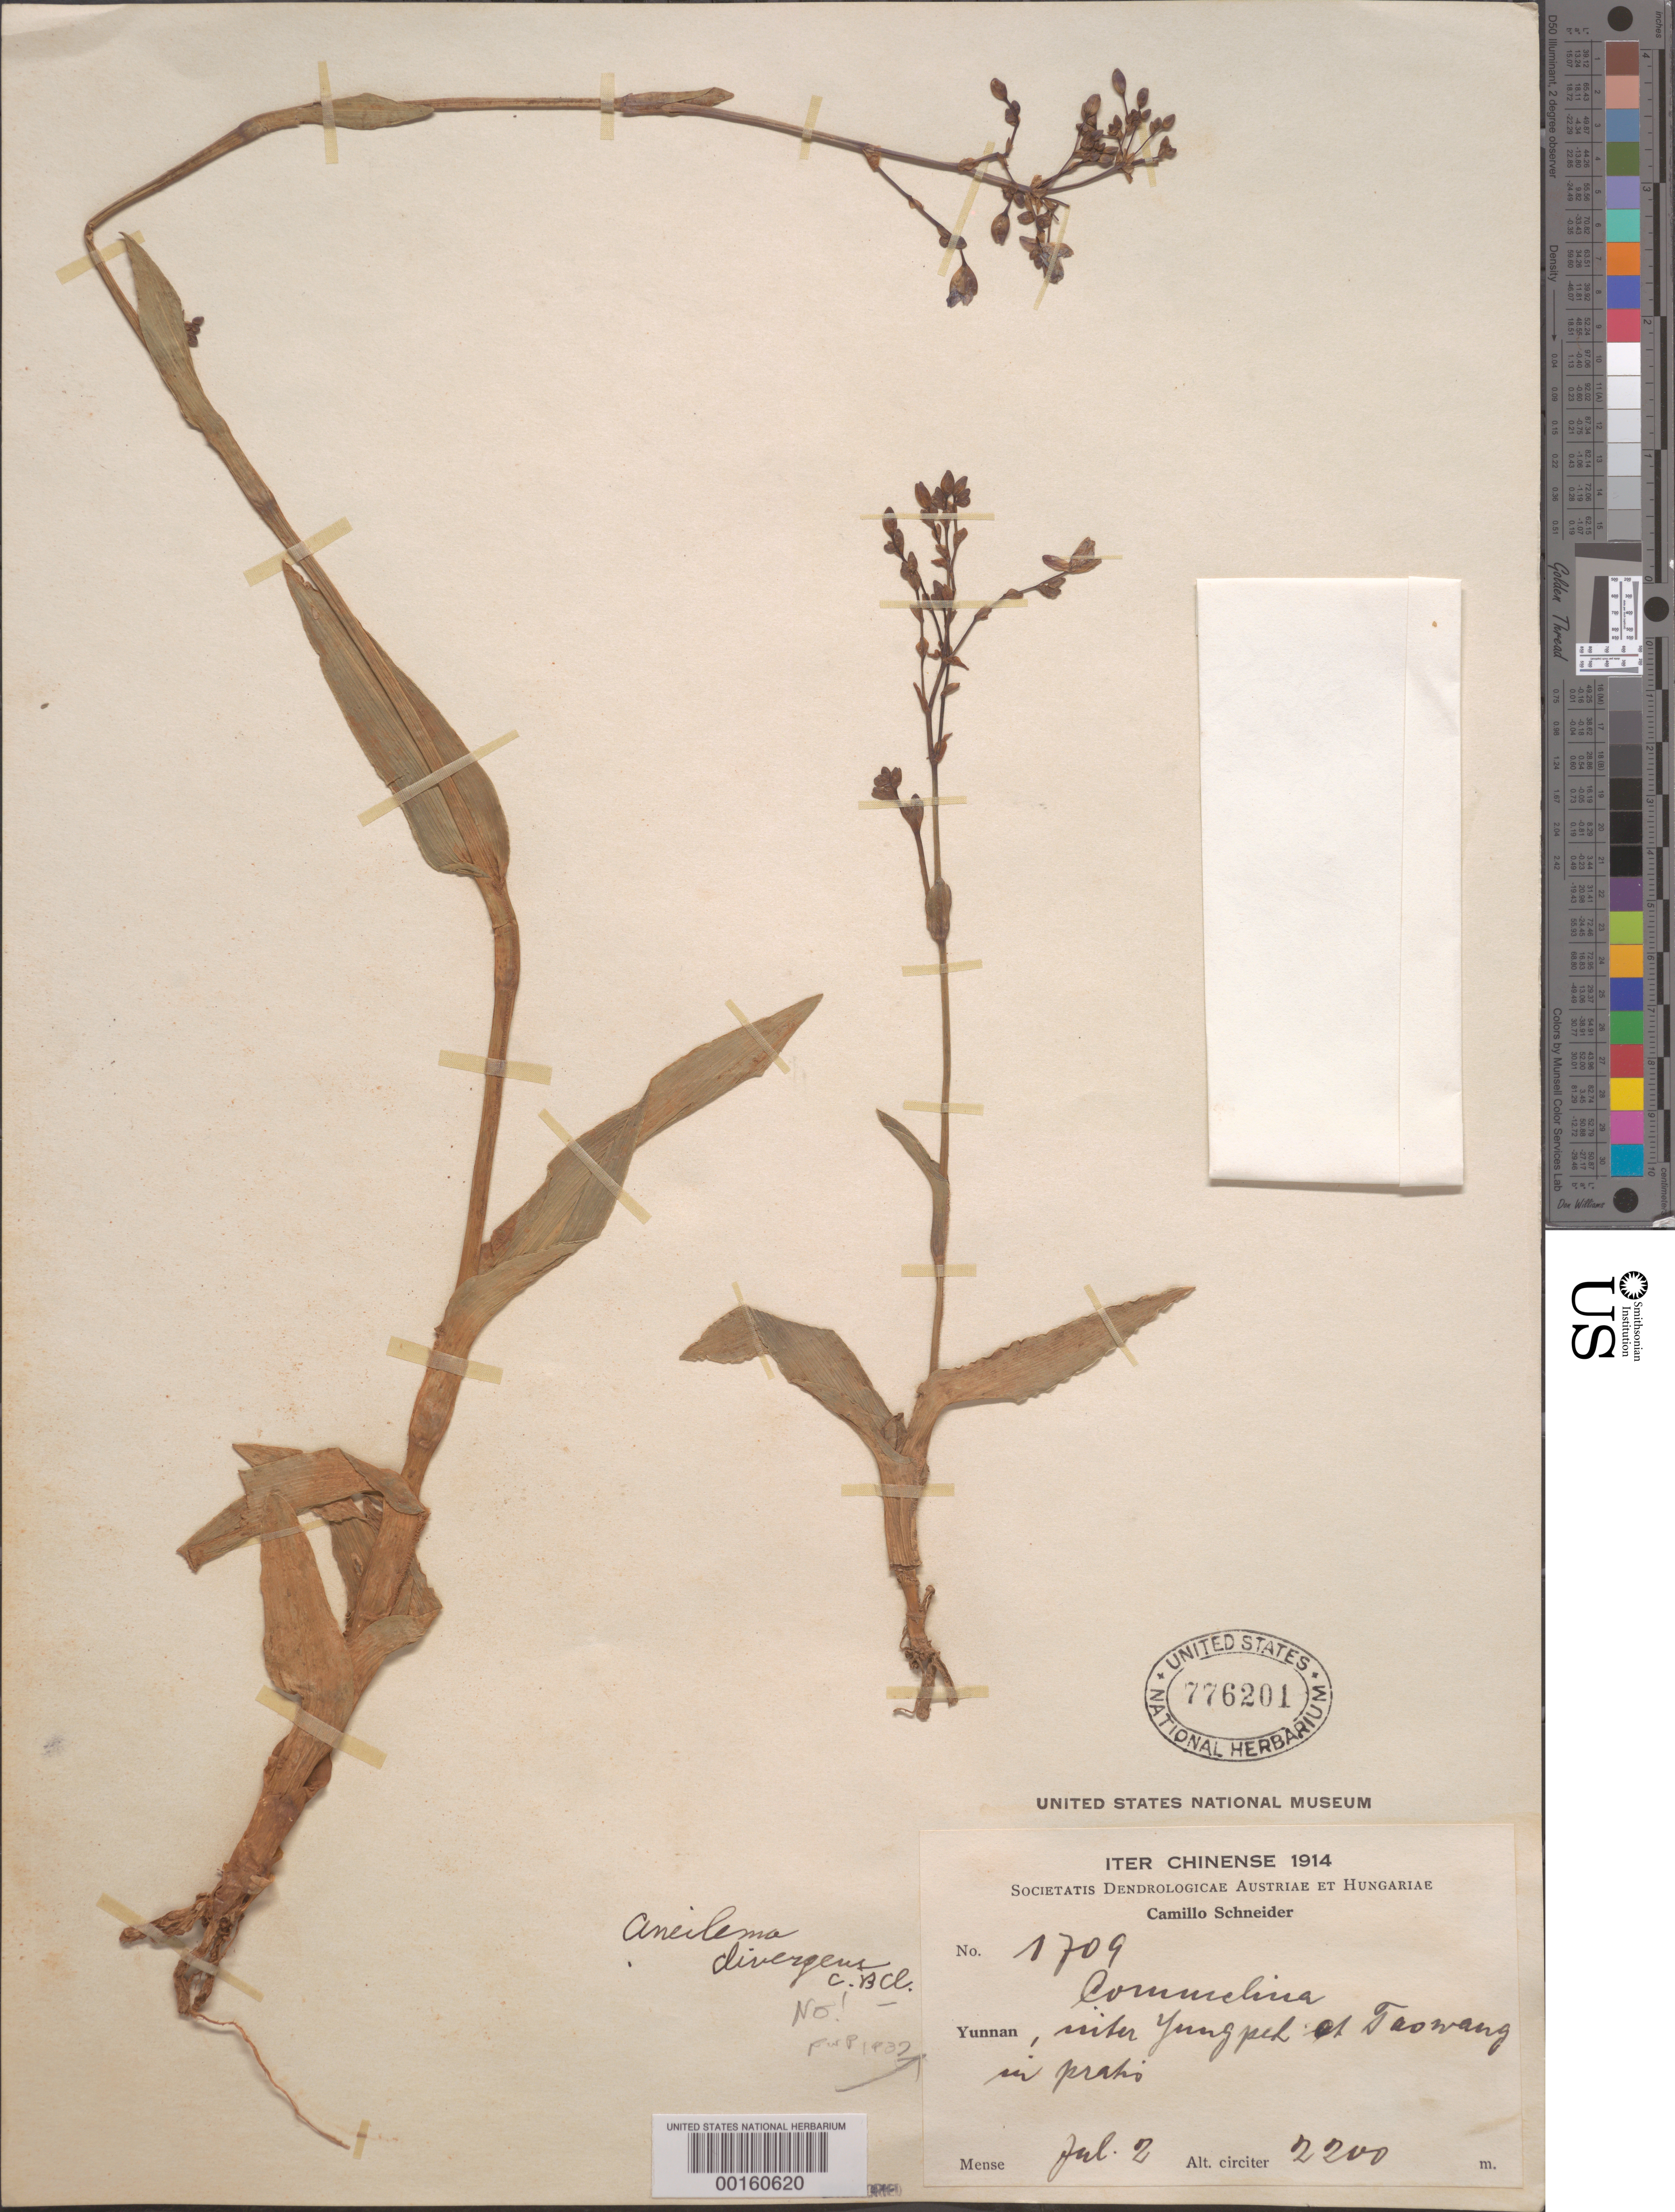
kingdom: Plantae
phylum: Tracheophyta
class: Liliopsida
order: Commelinales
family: Commelinaceae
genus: Murdannia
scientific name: Murdannia divergens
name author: (C.B. Clarke) G. Brückn.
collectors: C. K. Schneider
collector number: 1709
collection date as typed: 02 Jul 1914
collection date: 1914-07-02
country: China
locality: Between Yung Peh and Taswang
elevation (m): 2200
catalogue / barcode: US 776201